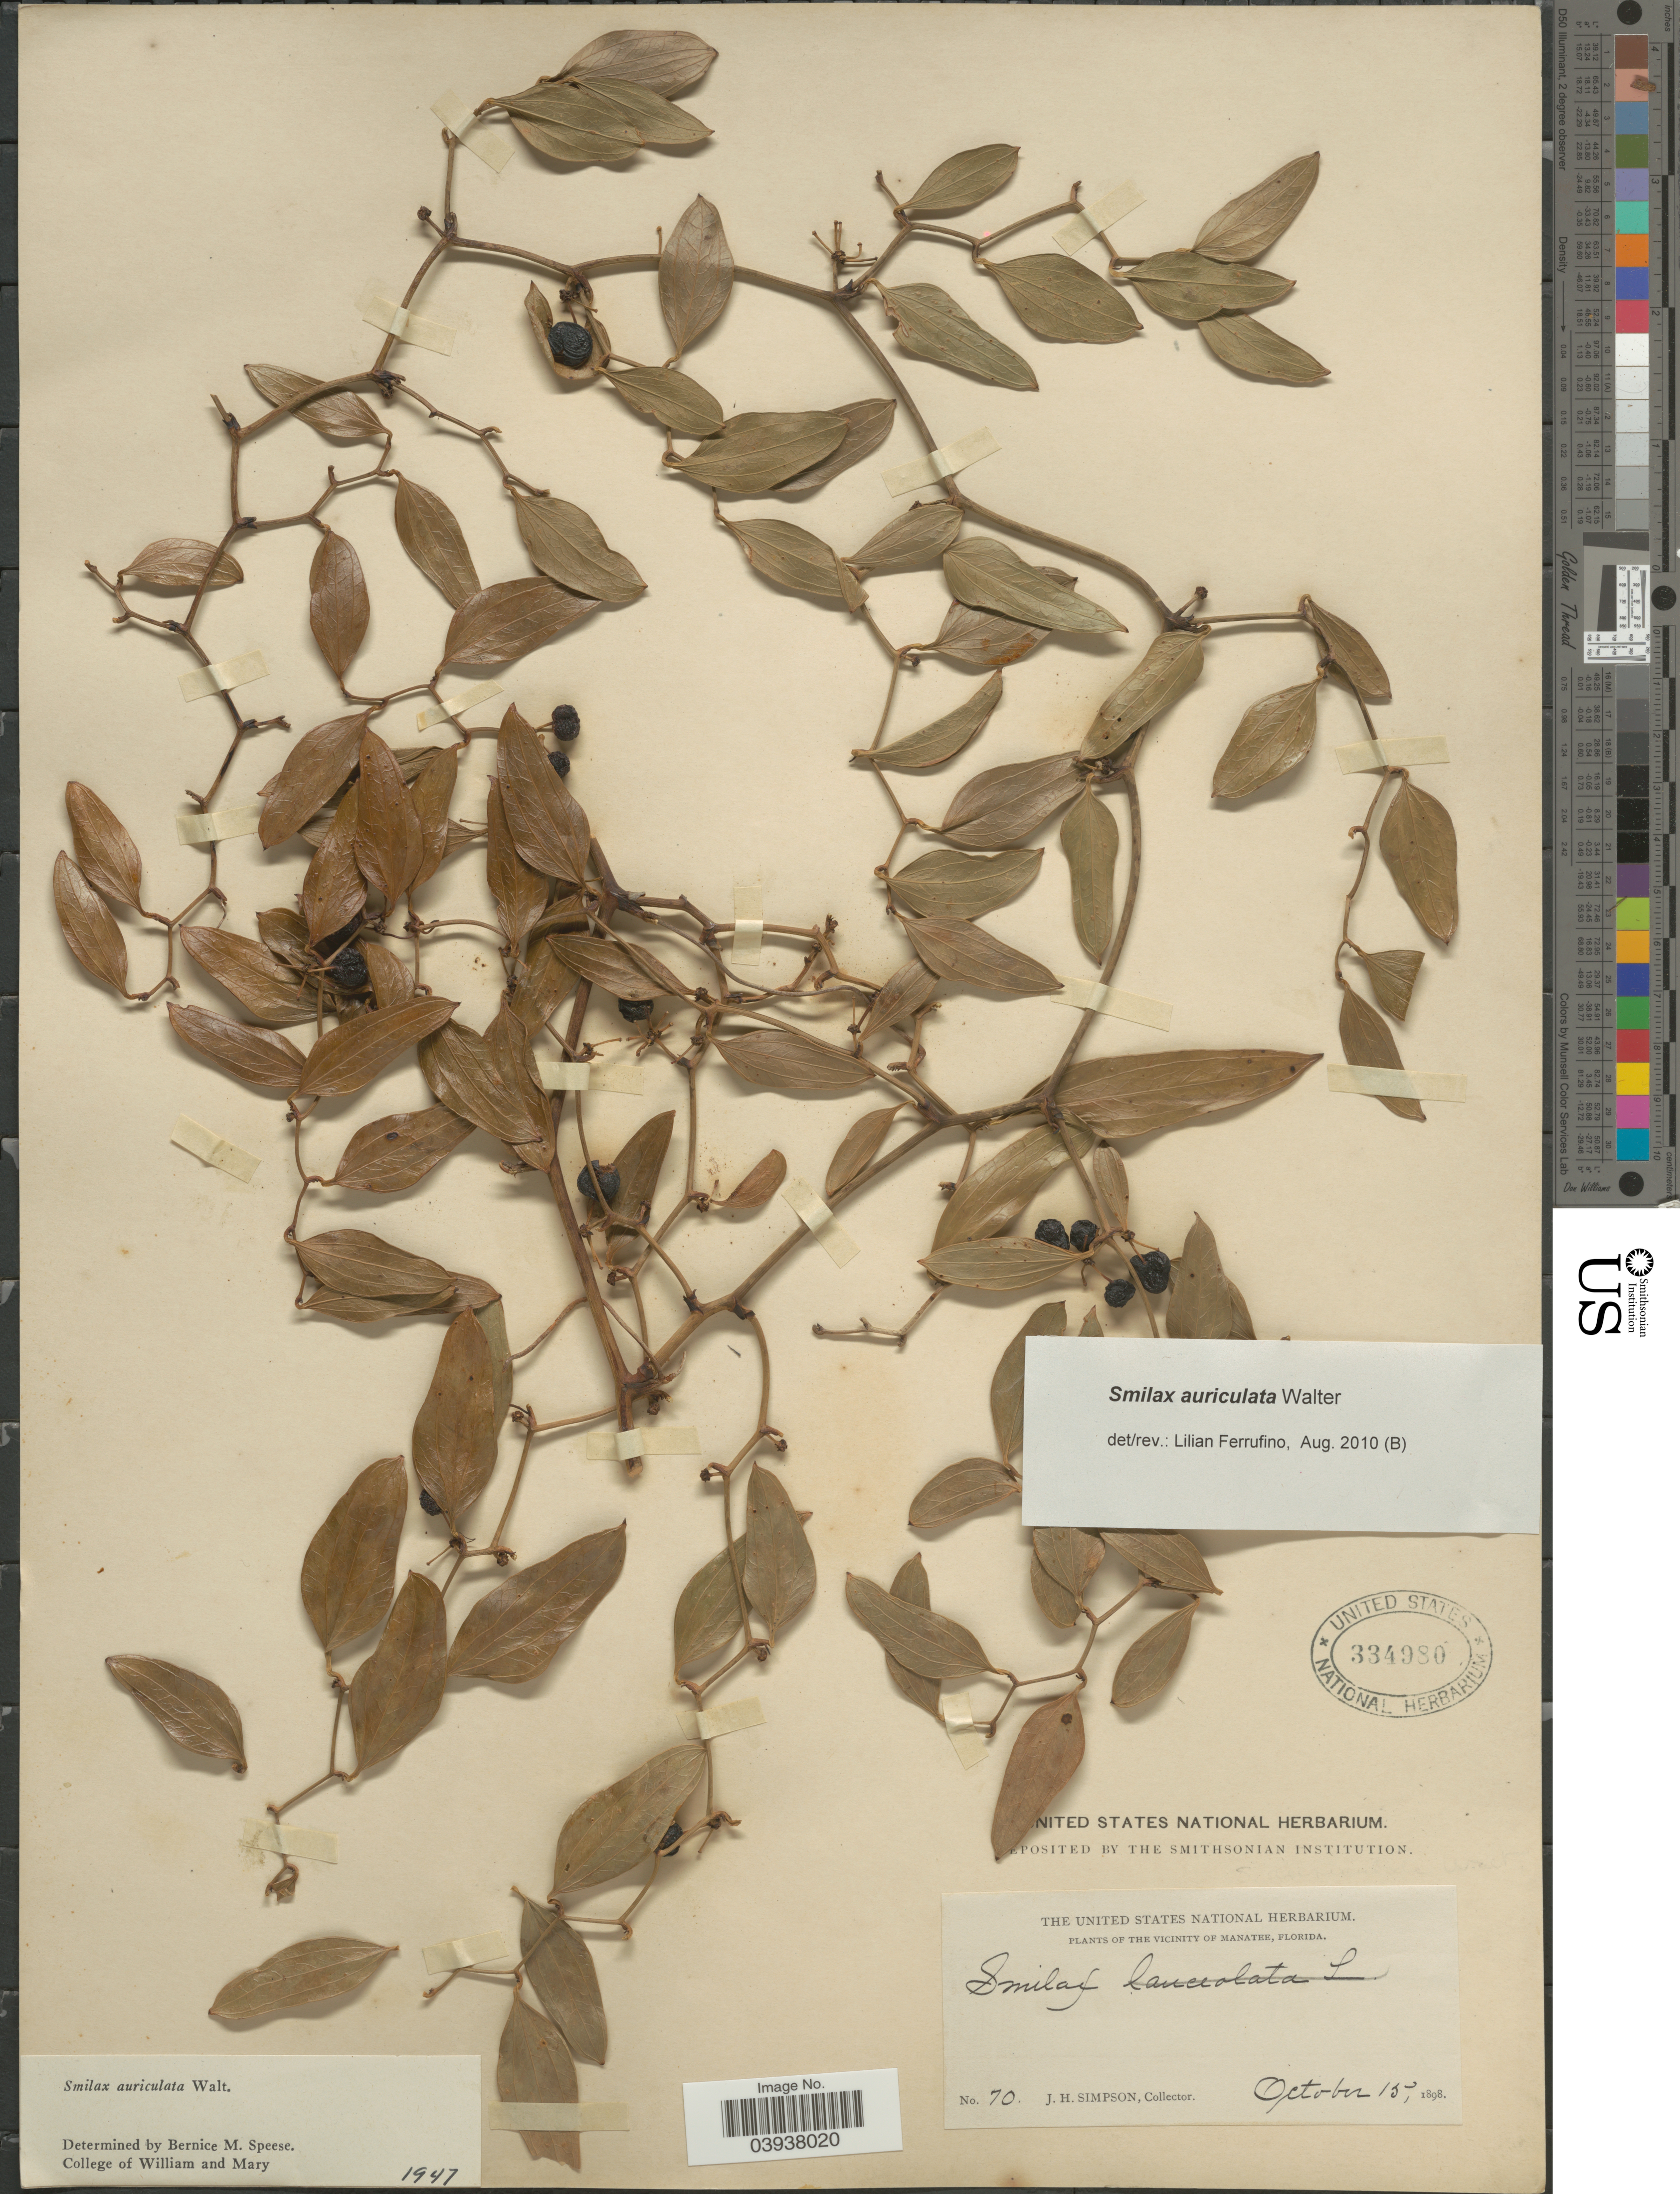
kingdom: Plantae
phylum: Tracheophyta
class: Liliopsida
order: Liliales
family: Smilacaceae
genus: Smilax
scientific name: Smilax auriculata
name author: Walter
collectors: J. H. Simpson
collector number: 70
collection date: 1898-10-15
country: United States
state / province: Florida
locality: Vicinity of Manatee.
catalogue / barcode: US 334980